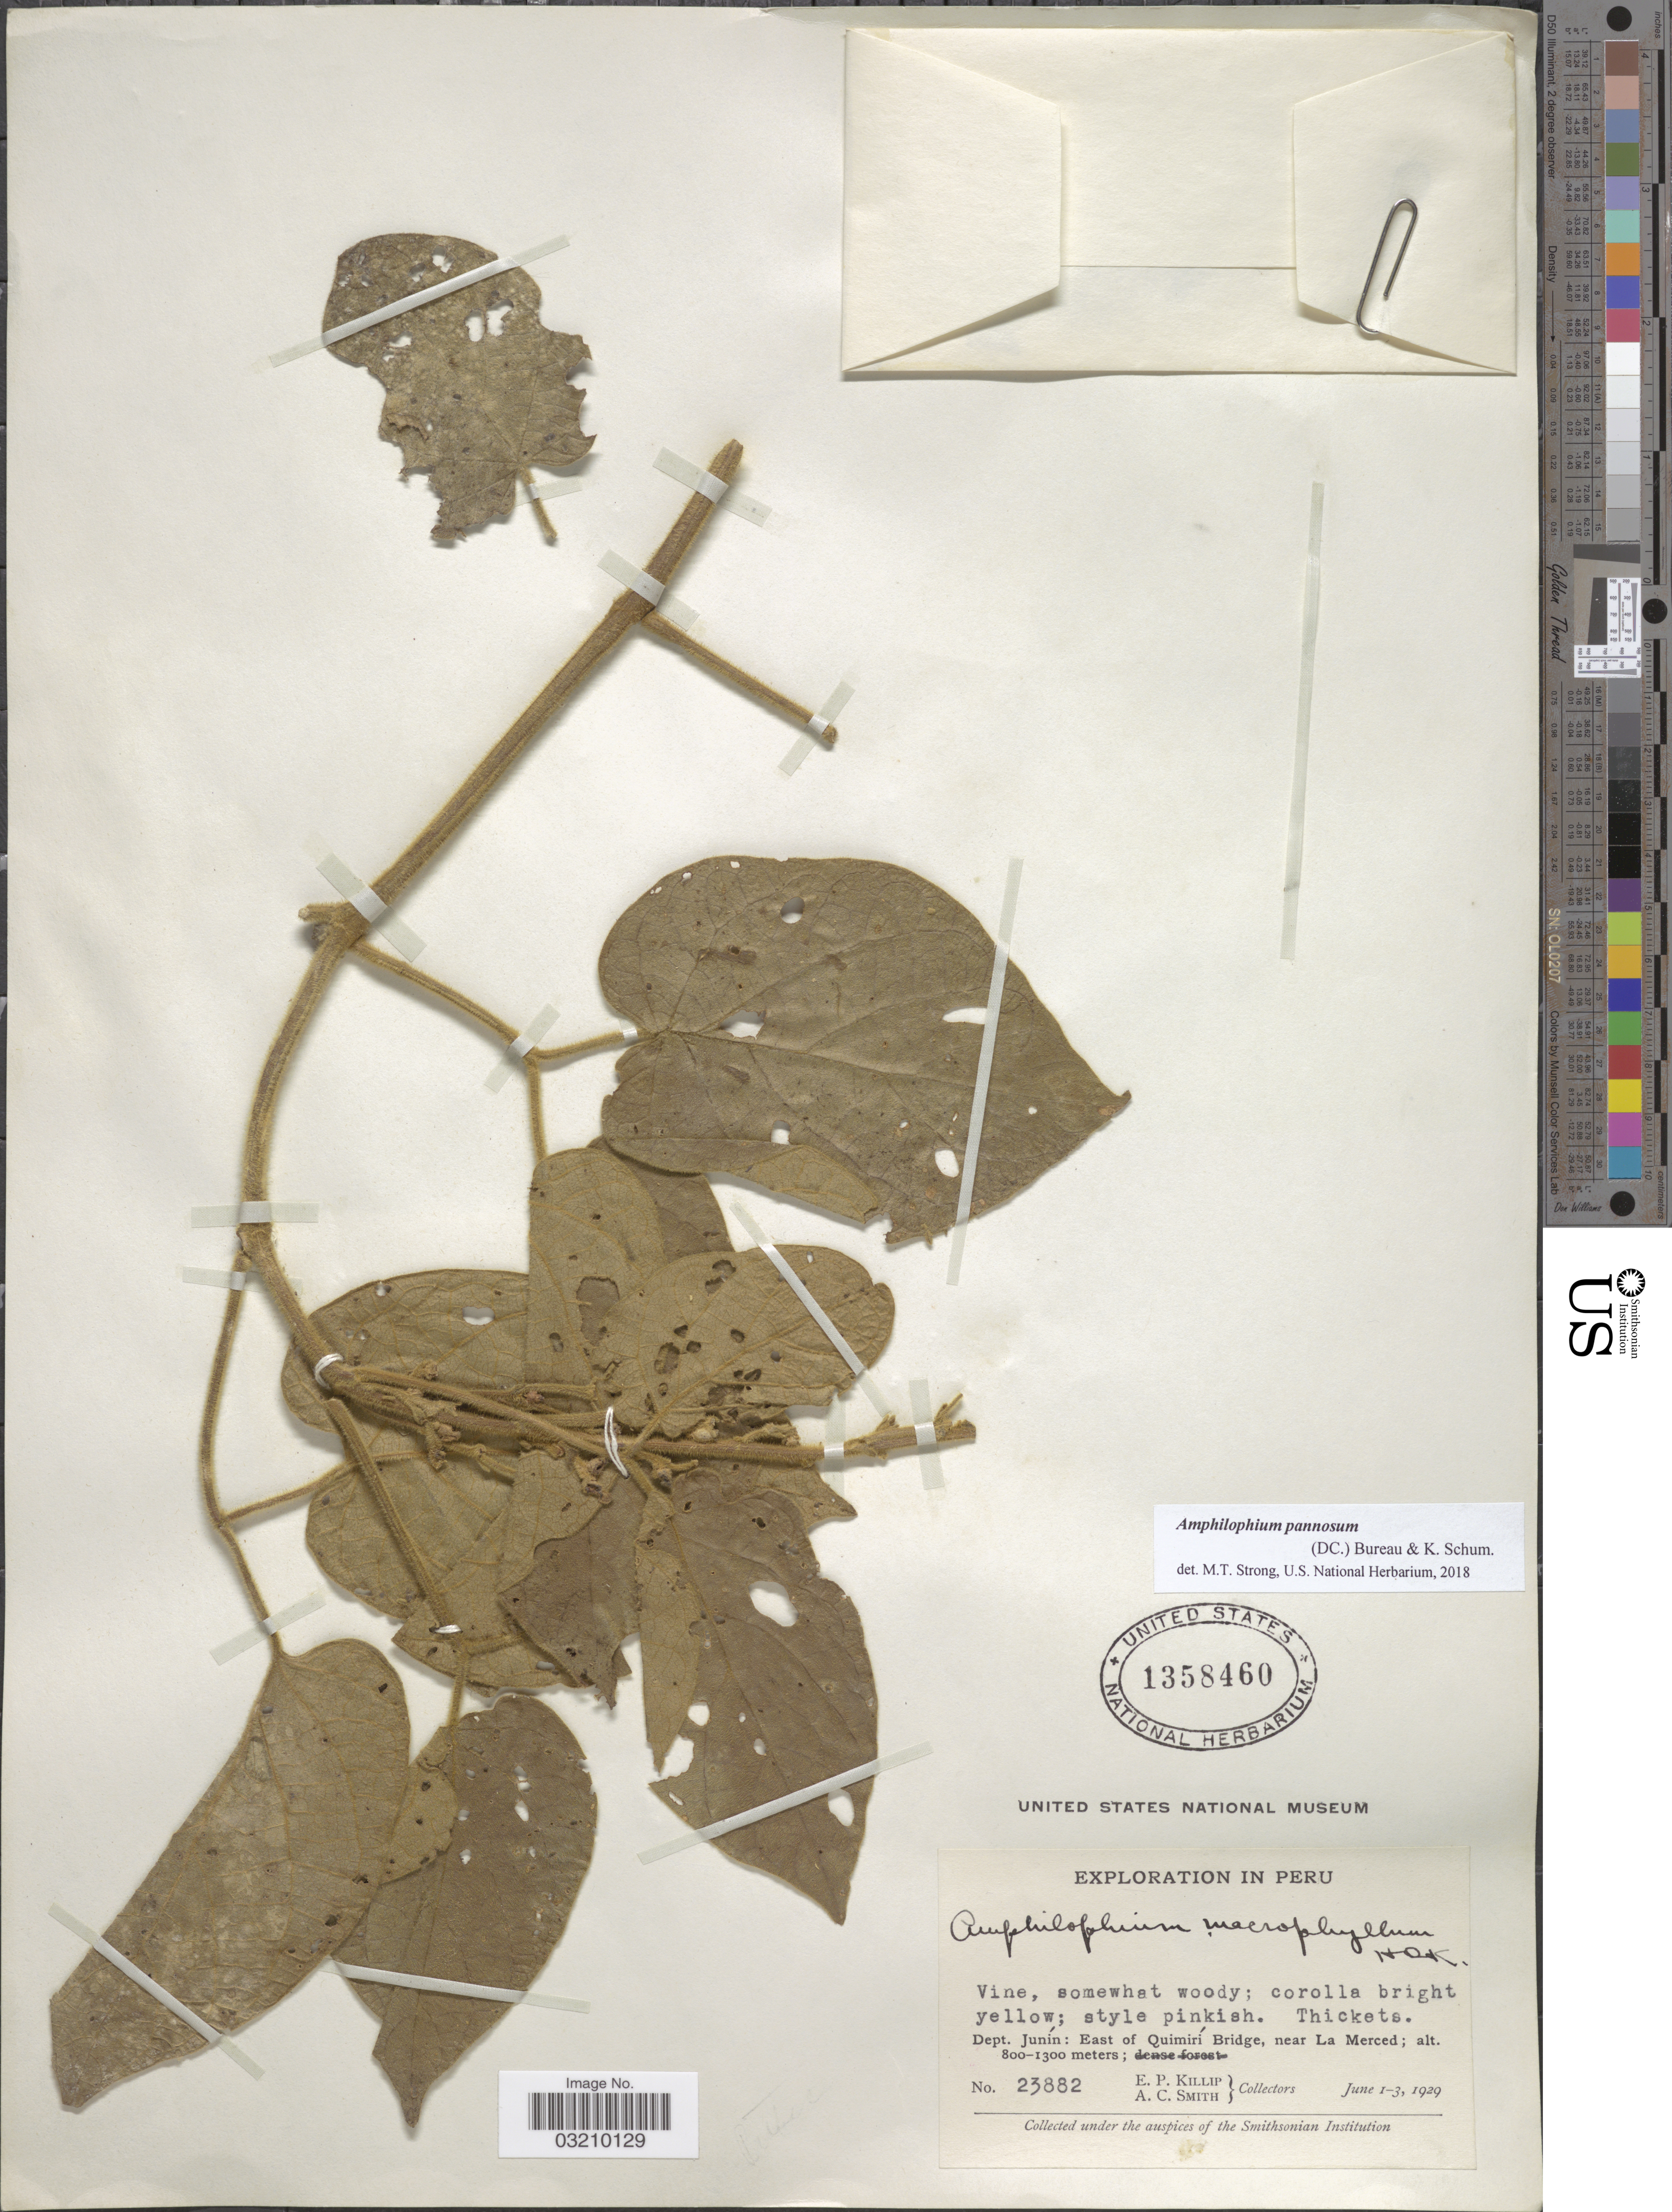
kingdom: Plantae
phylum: Tracheophyta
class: Magnoliopsida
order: Lamiales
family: Bignoniaceae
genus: Amphilophium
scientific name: Amphilophium pannosum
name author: (DC.) Bureau & K. Schum.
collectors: E. P. Killip & A. C. Smith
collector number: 23882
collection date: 1929-06-01/1929-06-03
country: Peru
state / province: Junín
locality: Dept. Junín: East of Quimirí Bridge, near La Merced.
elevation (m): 800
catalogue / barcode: US 1358460